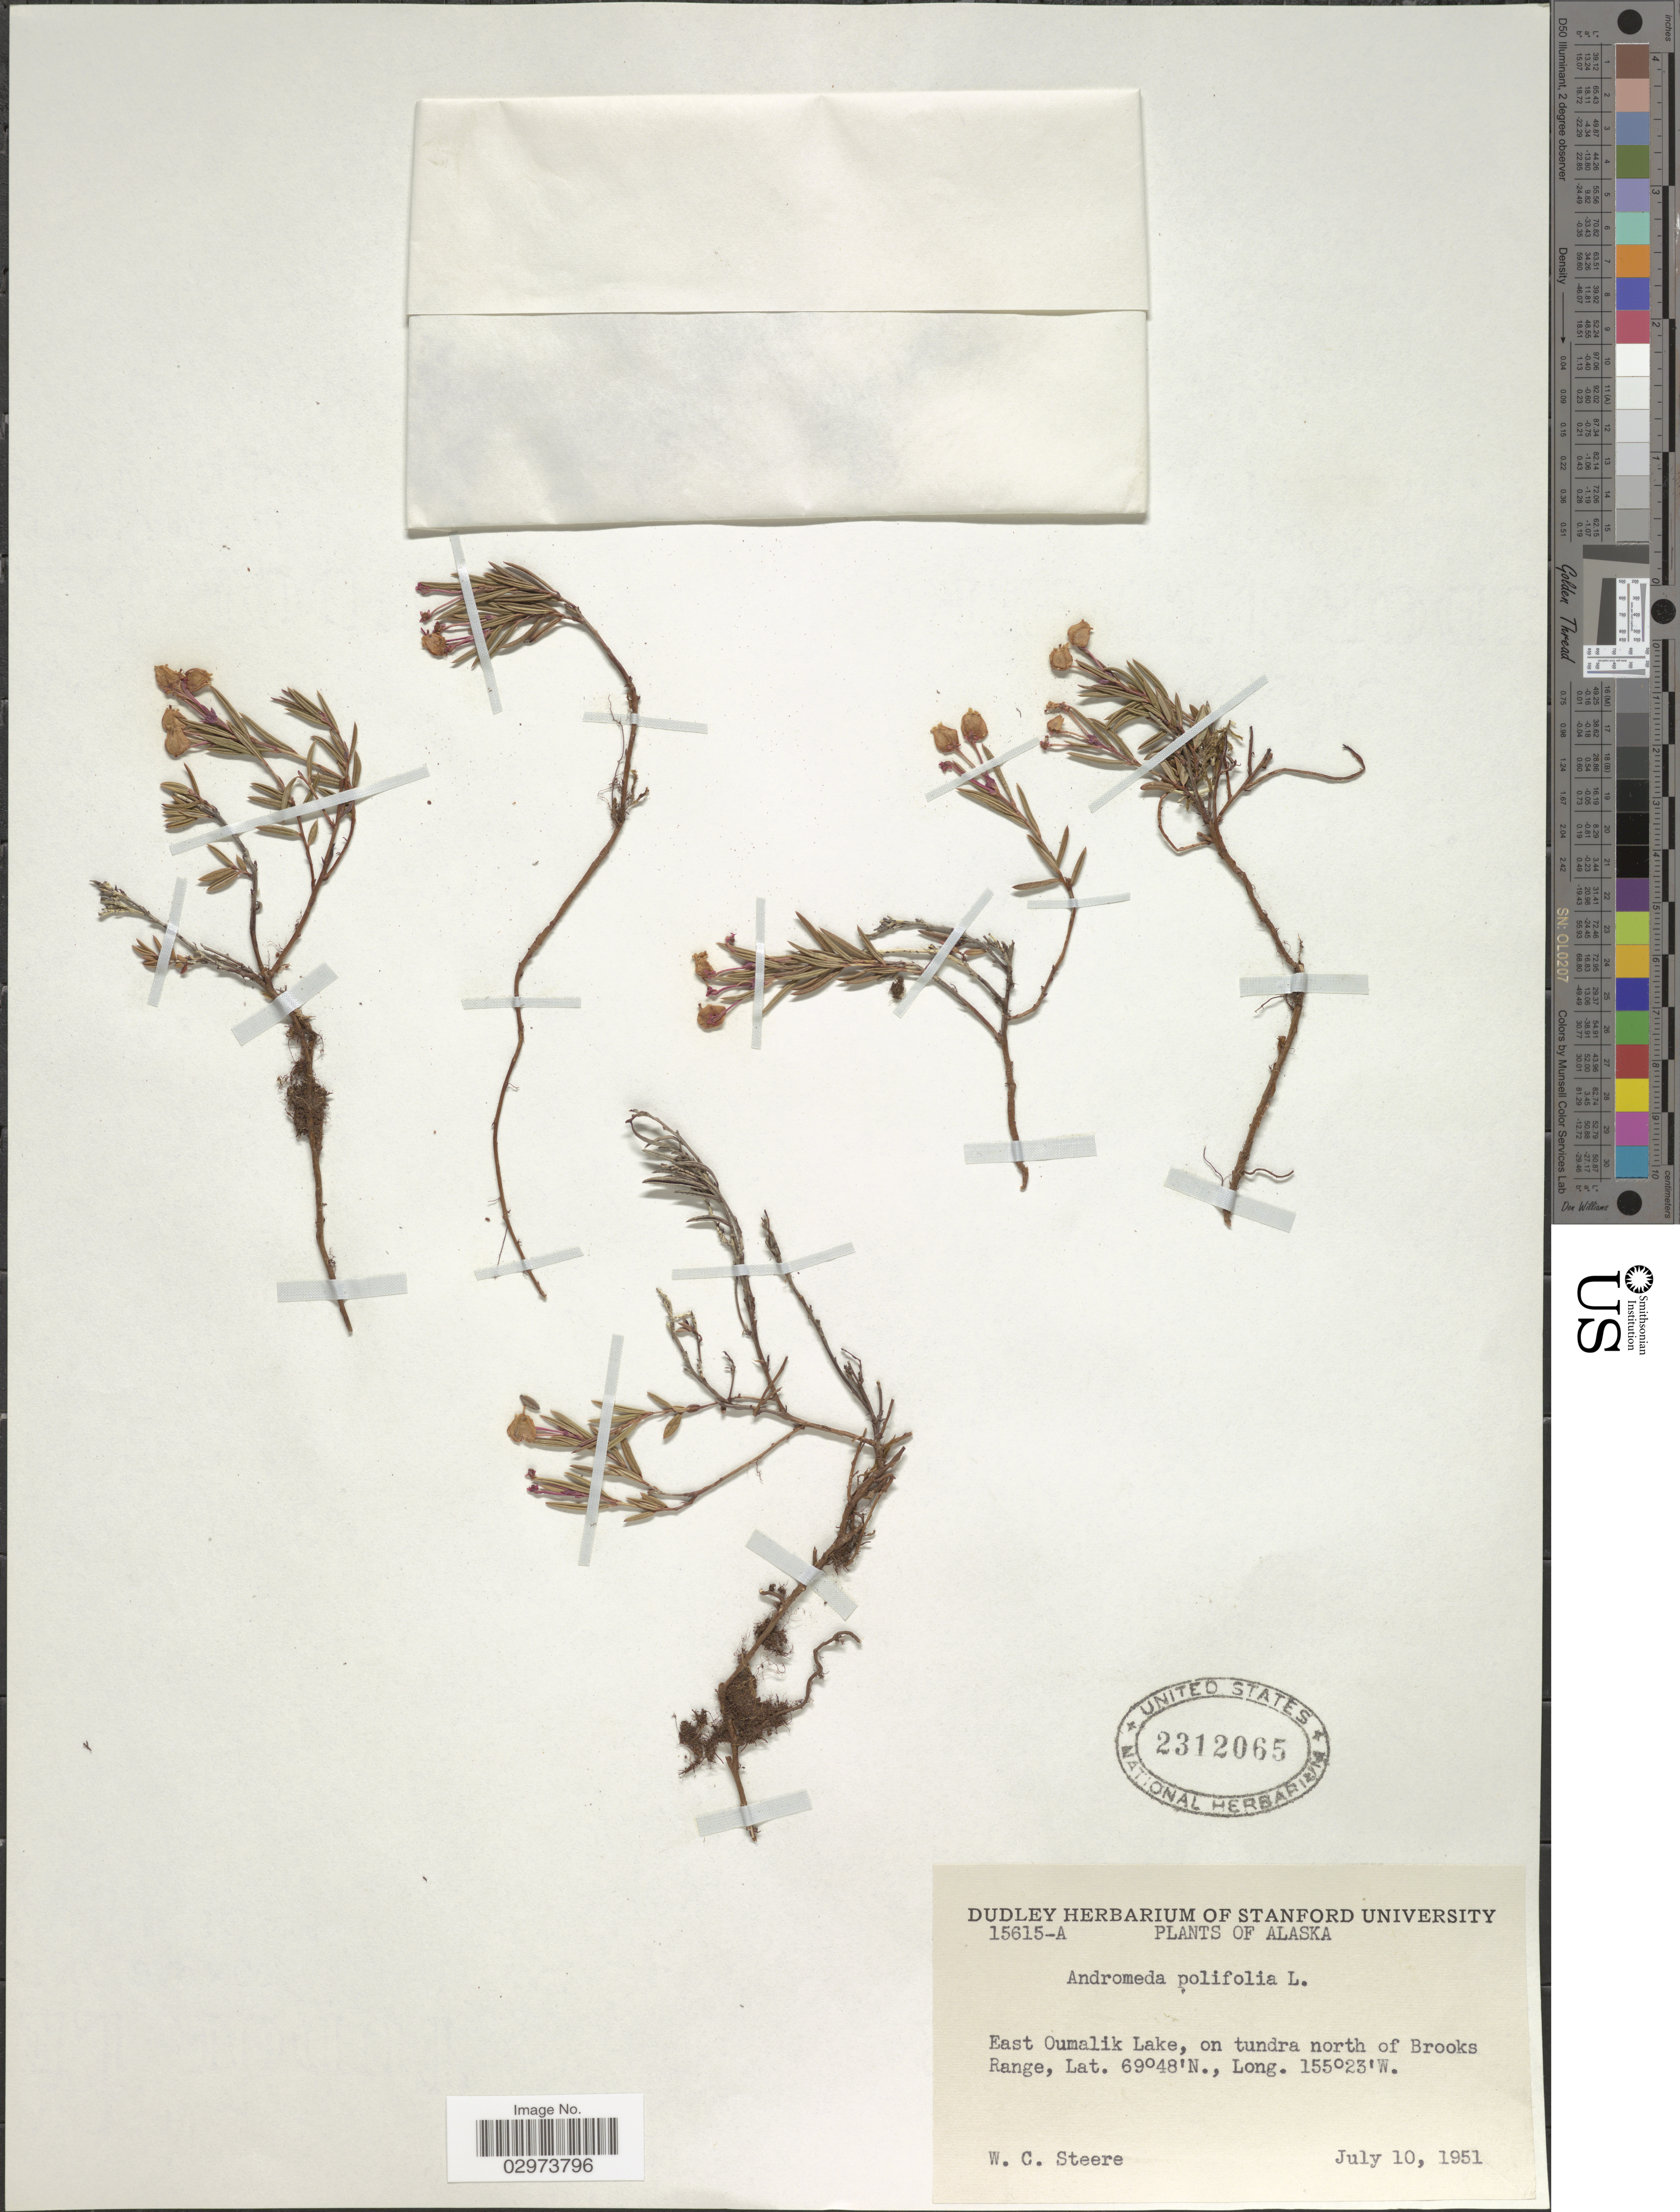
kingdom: Plantae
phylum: Tracheophyta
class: Magnoliopsida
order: Ericales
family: Ericaceae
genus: Andromeda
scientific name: Andromeda polifolia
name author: L.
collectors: W. C. Steere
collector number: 15615-A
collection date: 1951-07-10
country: United States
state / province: Alaska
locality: East Oumalik Lake, on tundra north of Brooks Range.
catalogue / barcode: US 2312065